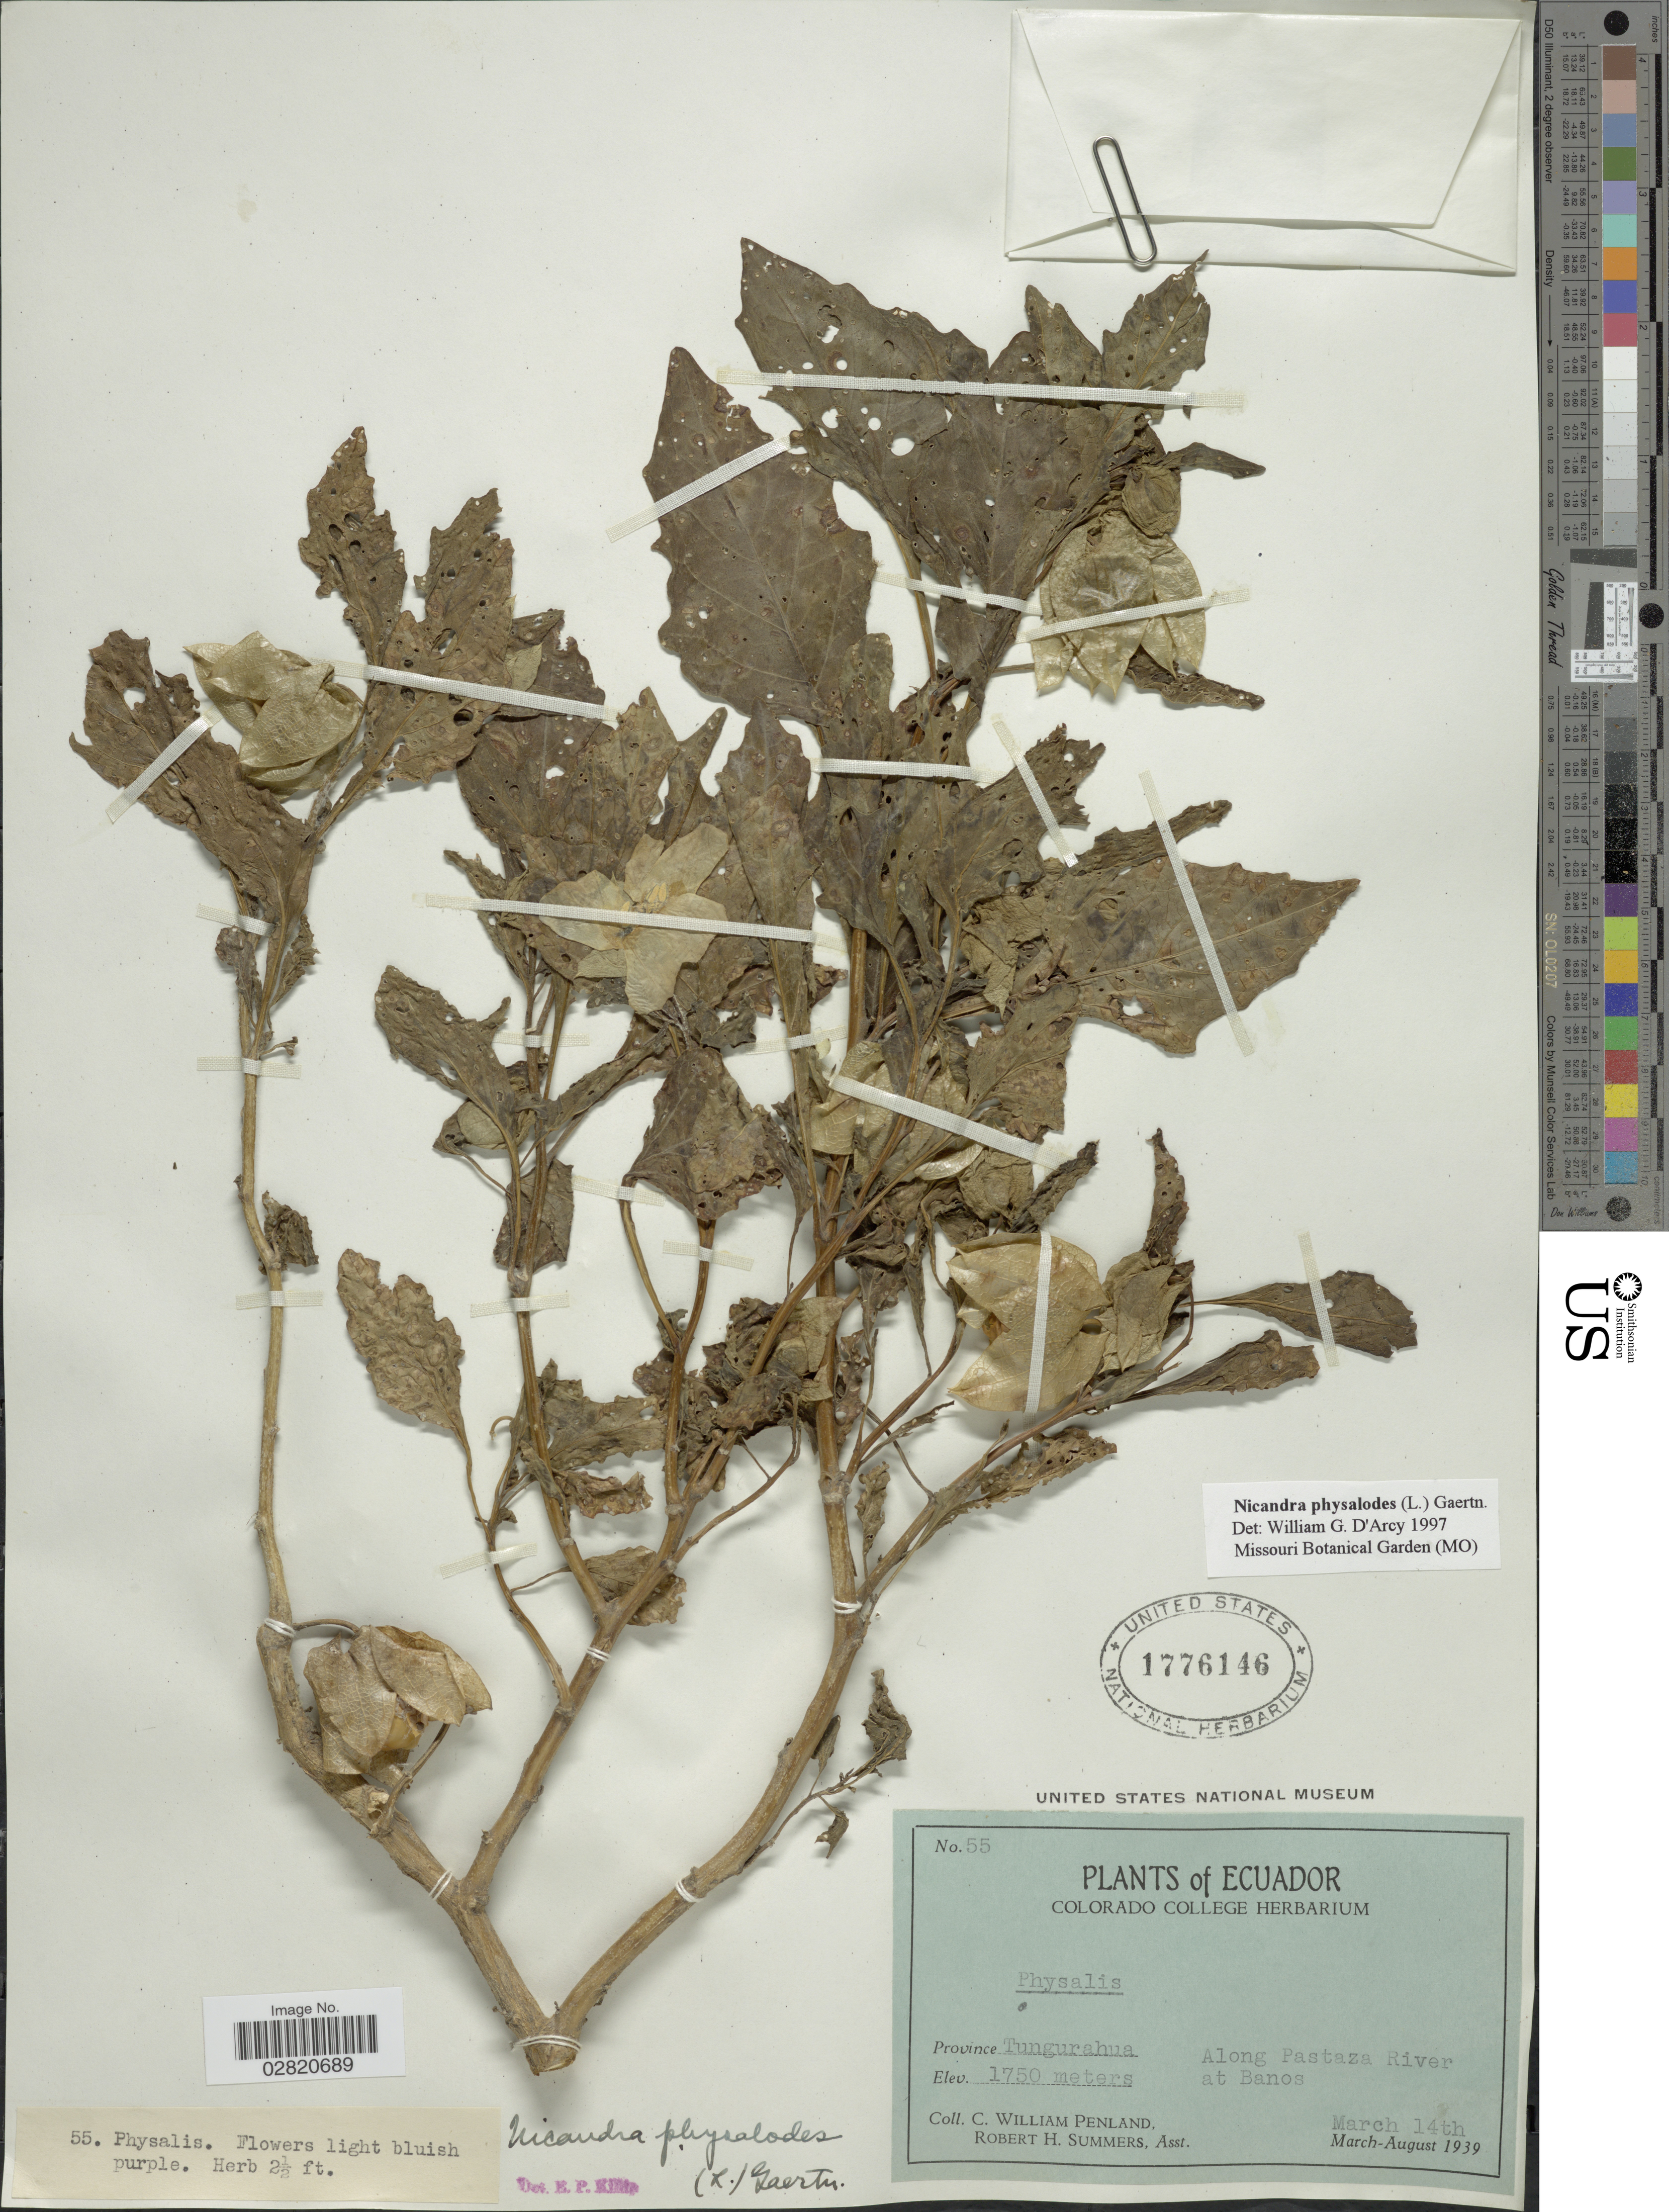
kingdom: Plantae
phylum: Tracheophyta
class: Magnoliopsida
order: Solanales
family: Solanaceae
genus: Nicandra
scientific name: Nicandra physalodes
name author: (L.) Gaertn.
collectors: C. W. Penland & R. Summers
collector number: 55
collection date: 1939-03-14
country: Ecuador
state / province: Tungurahua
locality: Along Pastaza River at Banos.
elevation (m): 1750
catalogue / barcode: US 1776146